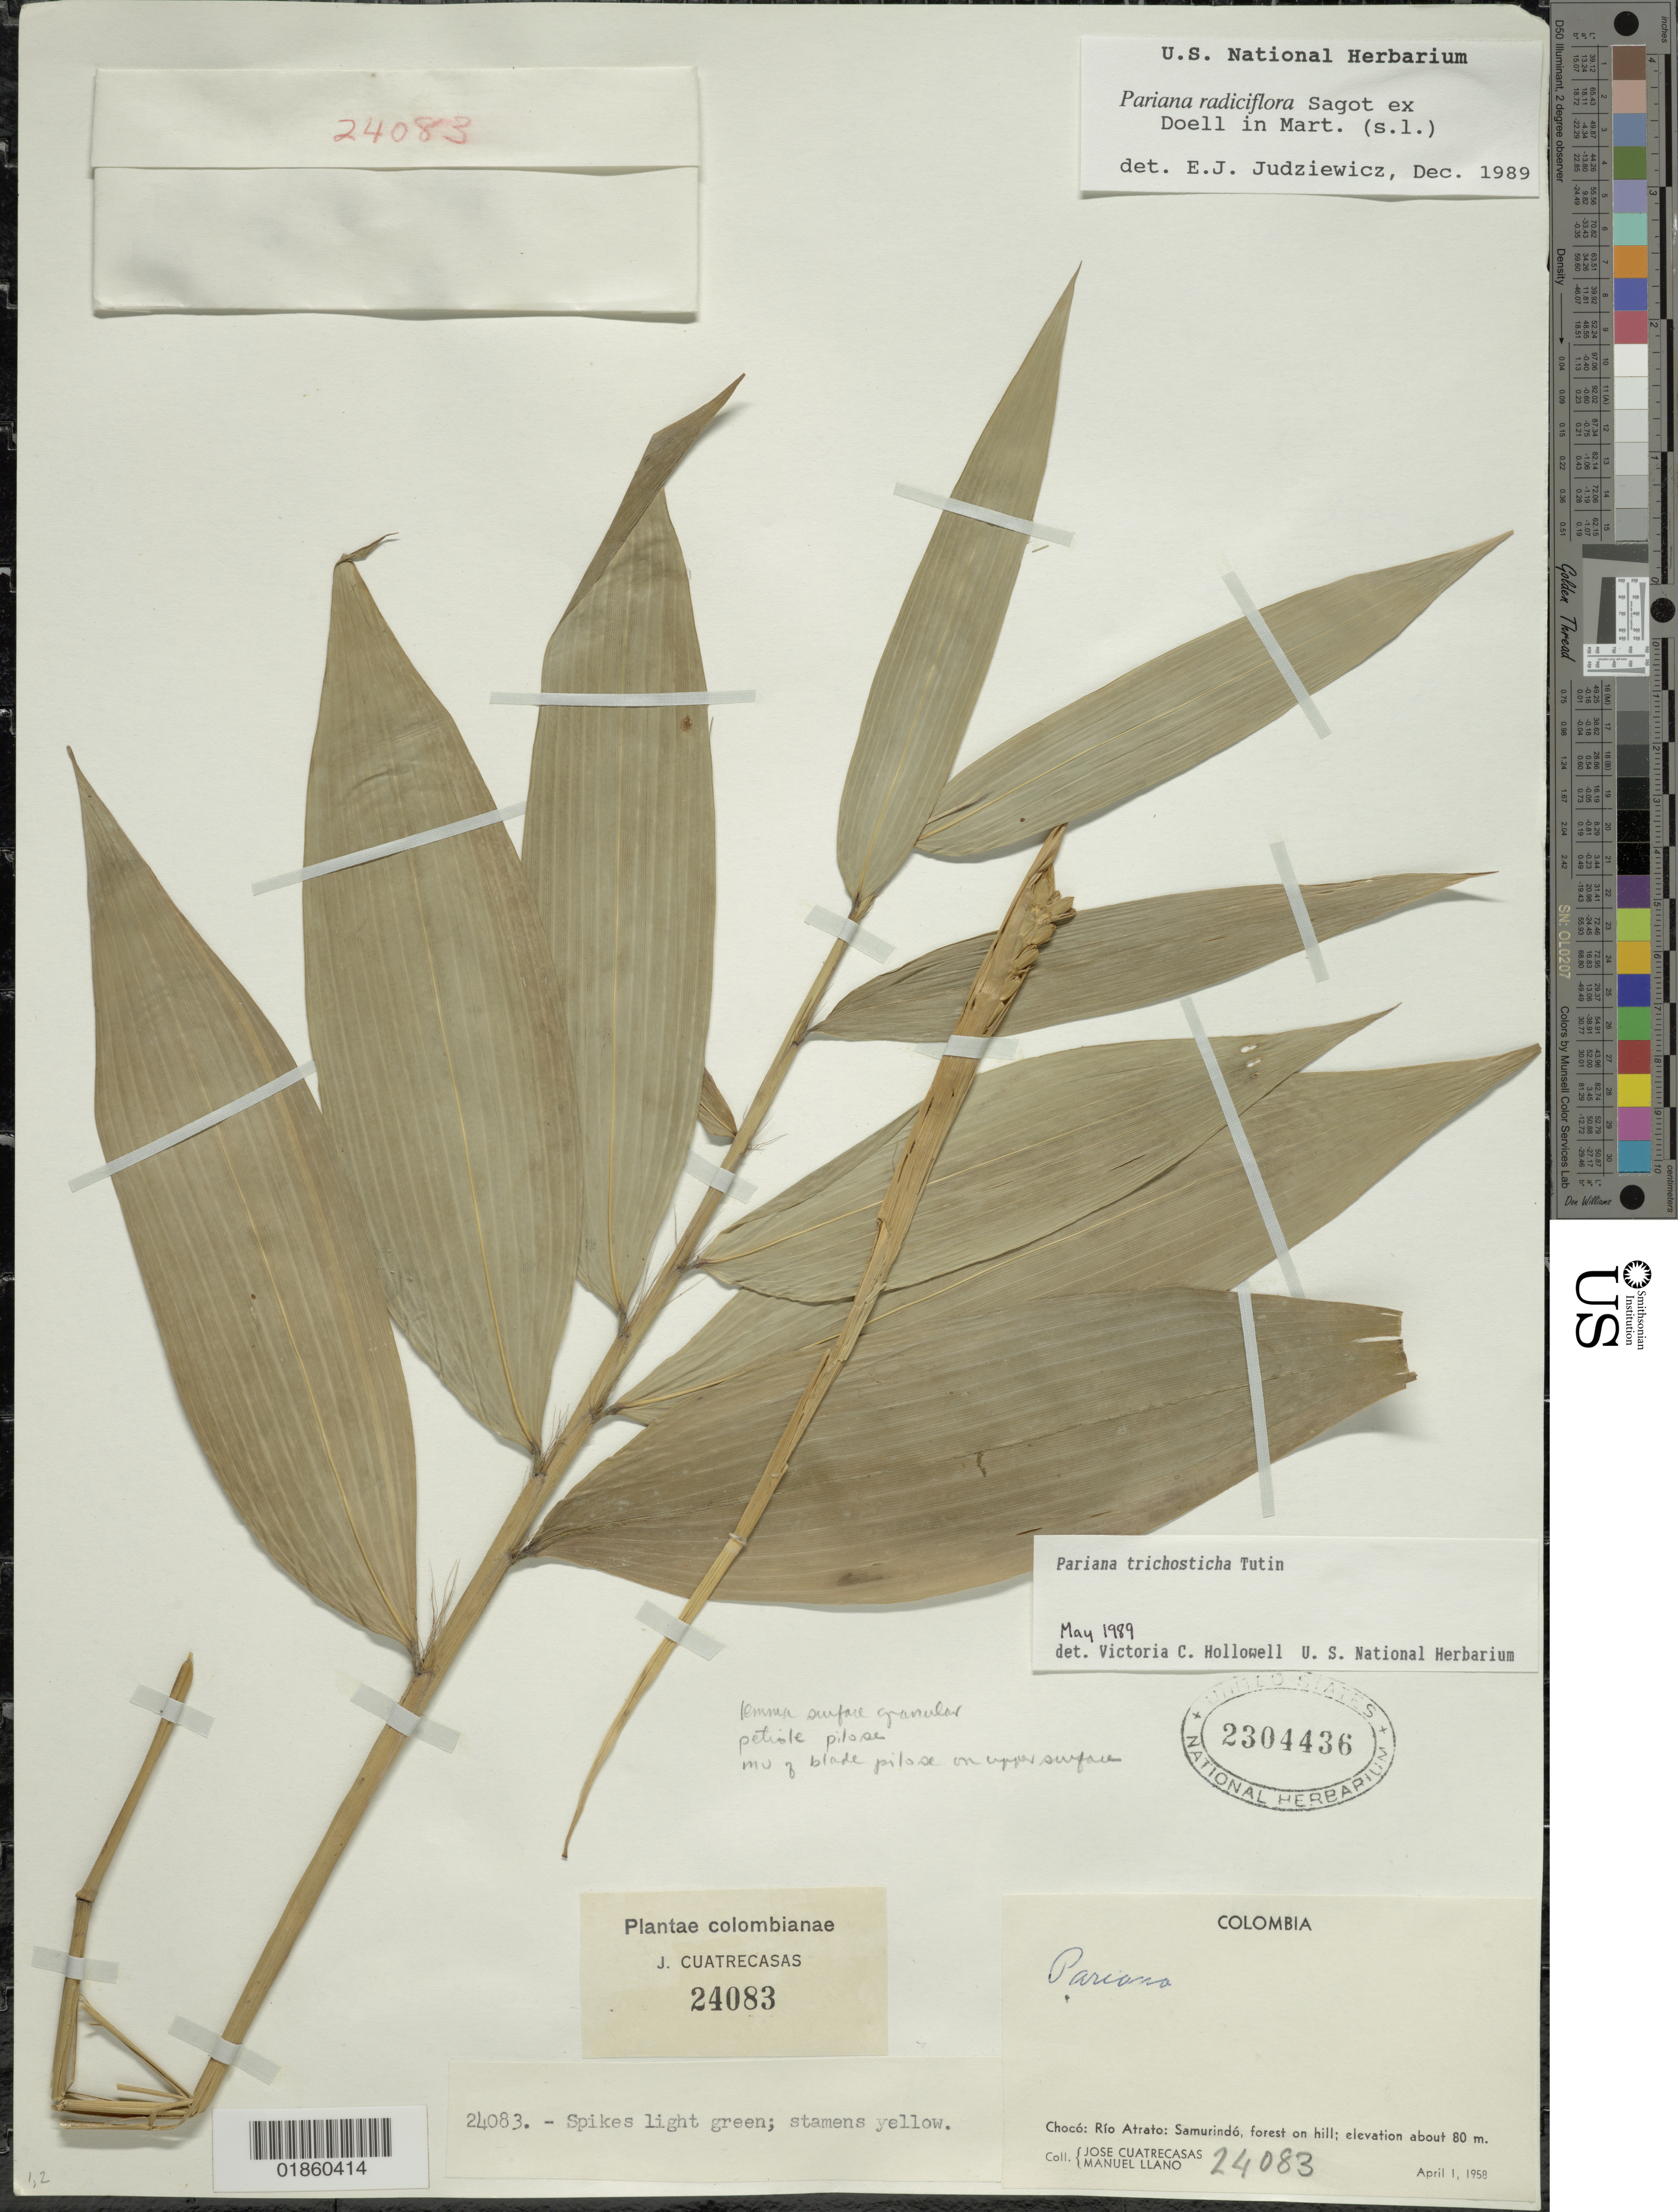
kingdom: Plantae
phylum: Tracheophyta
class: Liliopsida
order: Poales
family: Poaceae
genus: Pariana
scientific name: Pariana trichosticha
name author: Tutin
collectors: J. Cuatrecasas & M. Llano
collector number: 24083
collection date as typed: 01 Apr 1958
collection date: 1958-04-01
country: Colombia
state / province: Chocó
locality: Rio Atrato, Samurindo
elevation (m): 80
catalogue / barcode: US 2304436